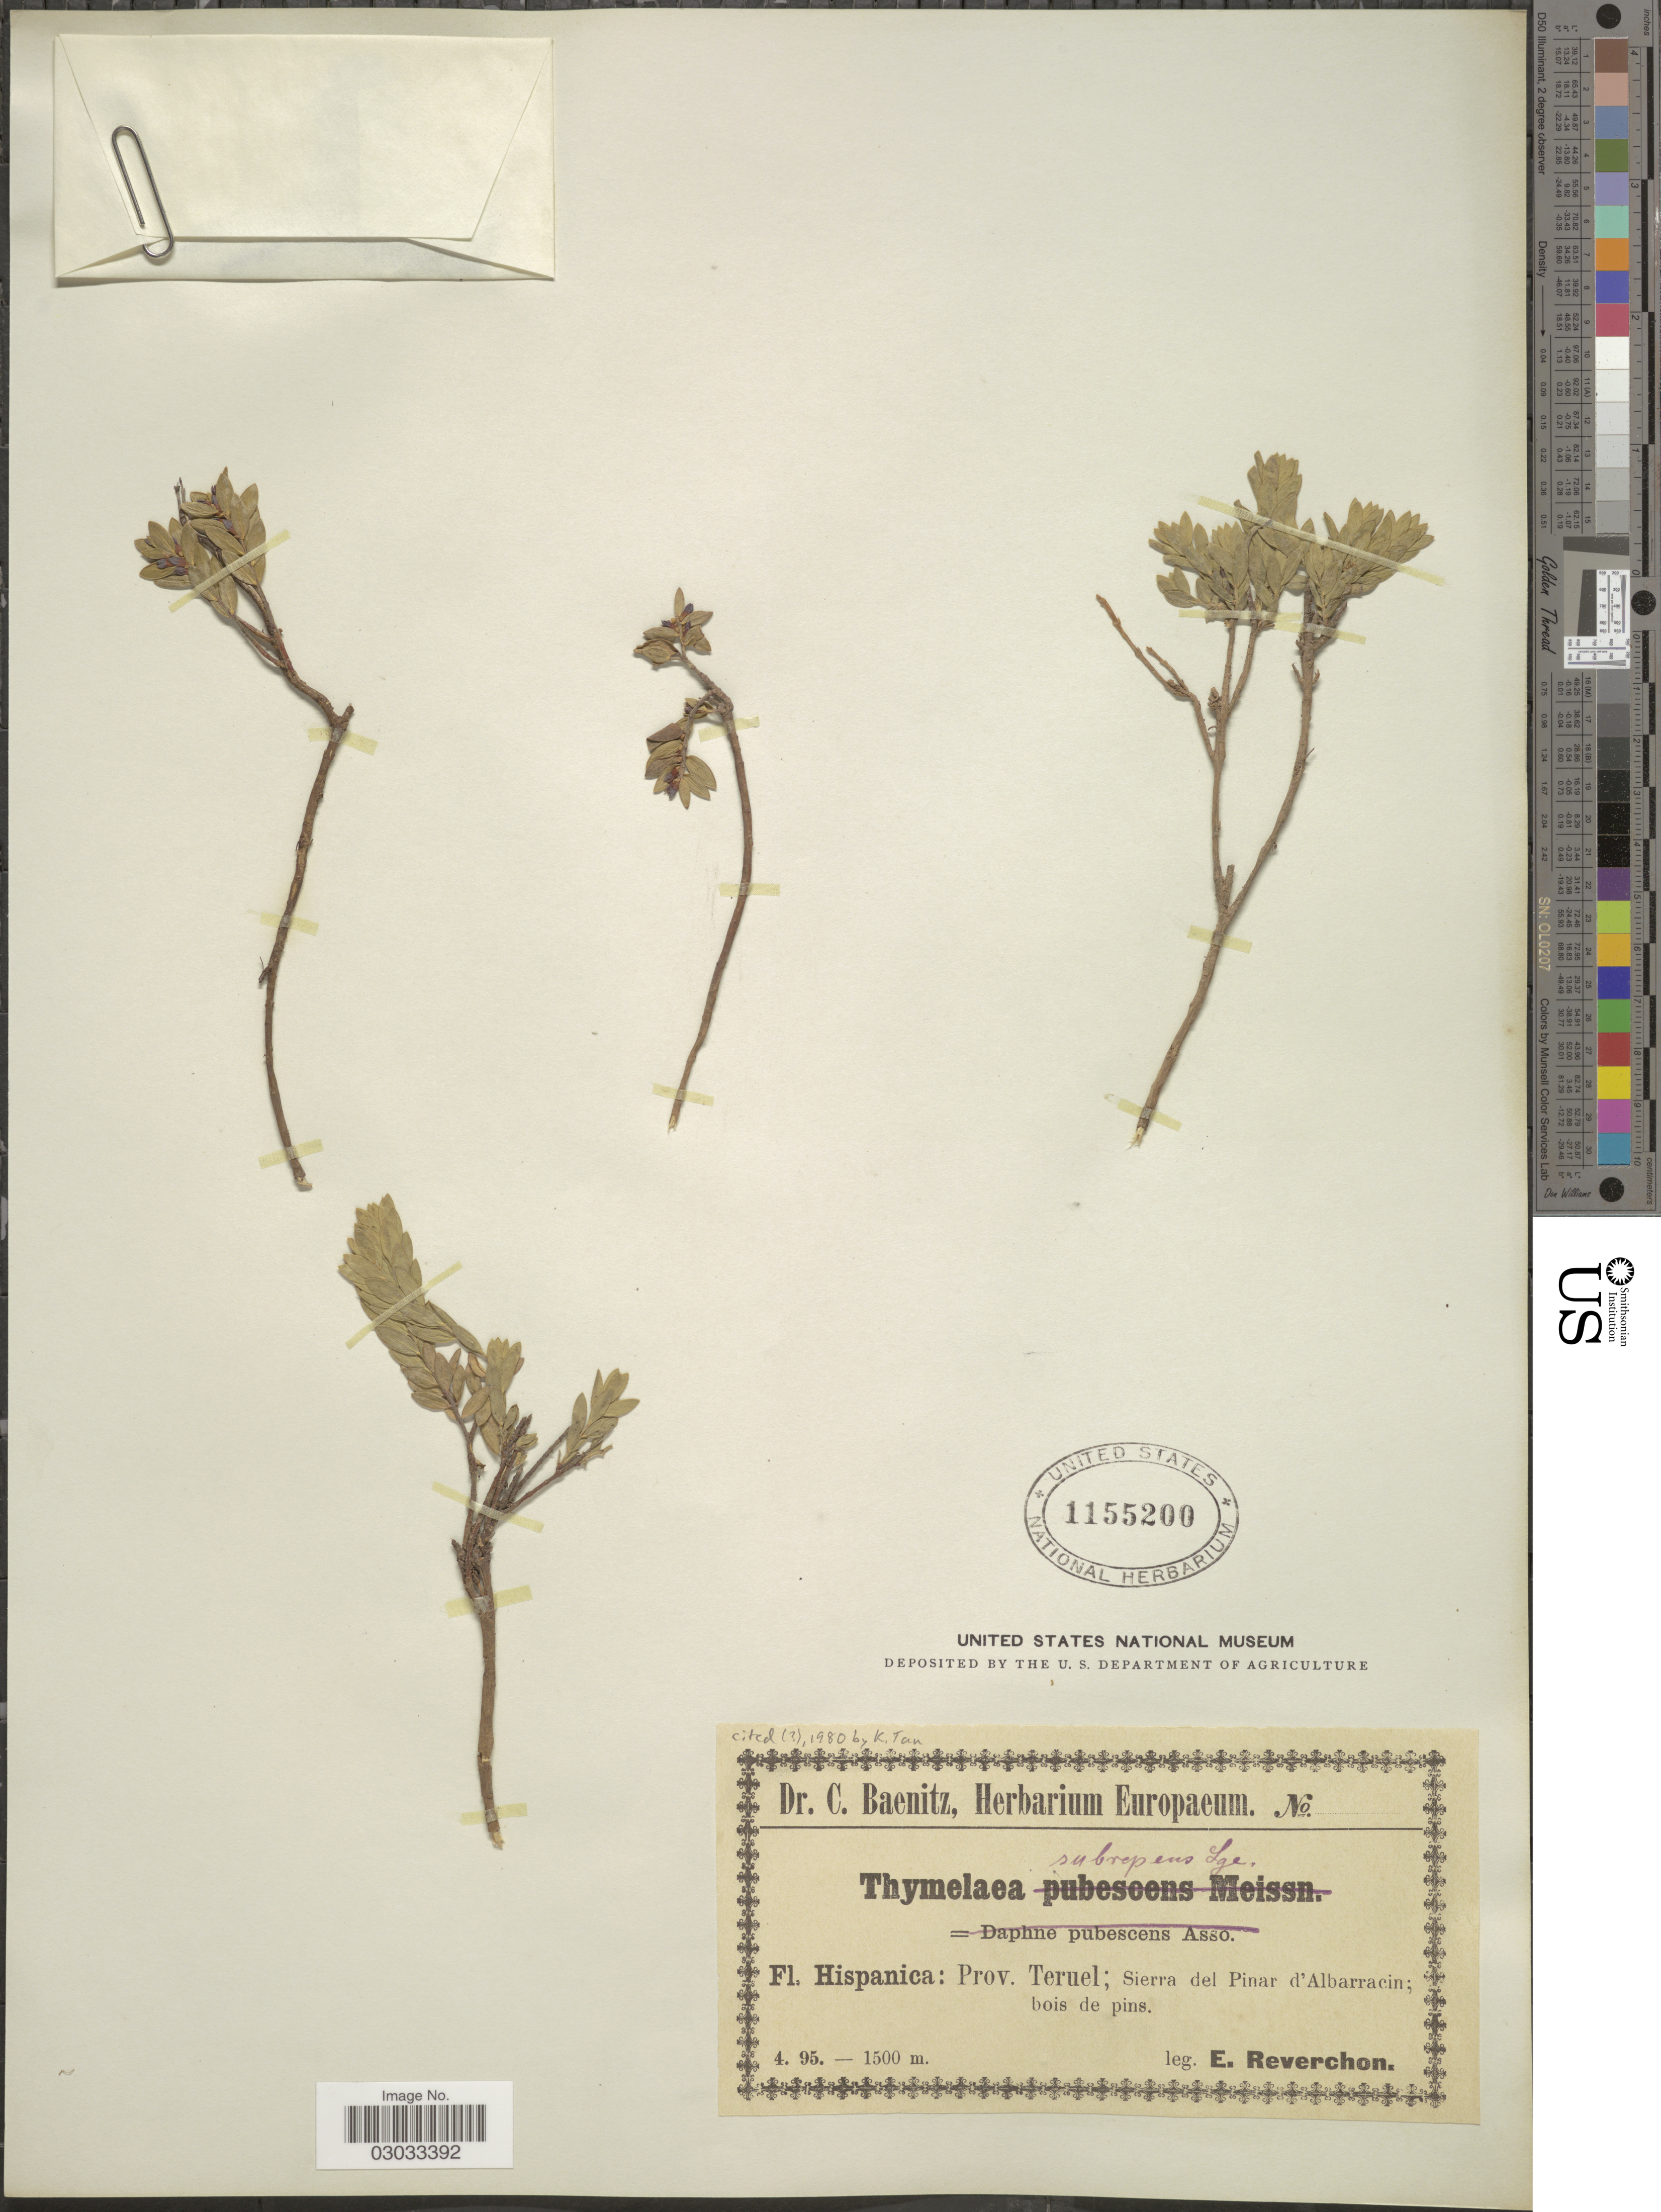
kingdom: Plantae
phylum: Tracheophyta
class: Magnoliopsida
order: Malvales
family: Thymelaeaceae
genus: Thymelaea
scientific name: Thymelaea subrepens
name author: Lange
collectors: E. Reverchon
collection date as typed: Transcribed d/m/y: /4/95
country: Spain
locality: Prov. Teruel; Sierra del Pinar d'Albarracin; bois de pins.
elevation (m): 1500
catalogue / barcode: US 1155200